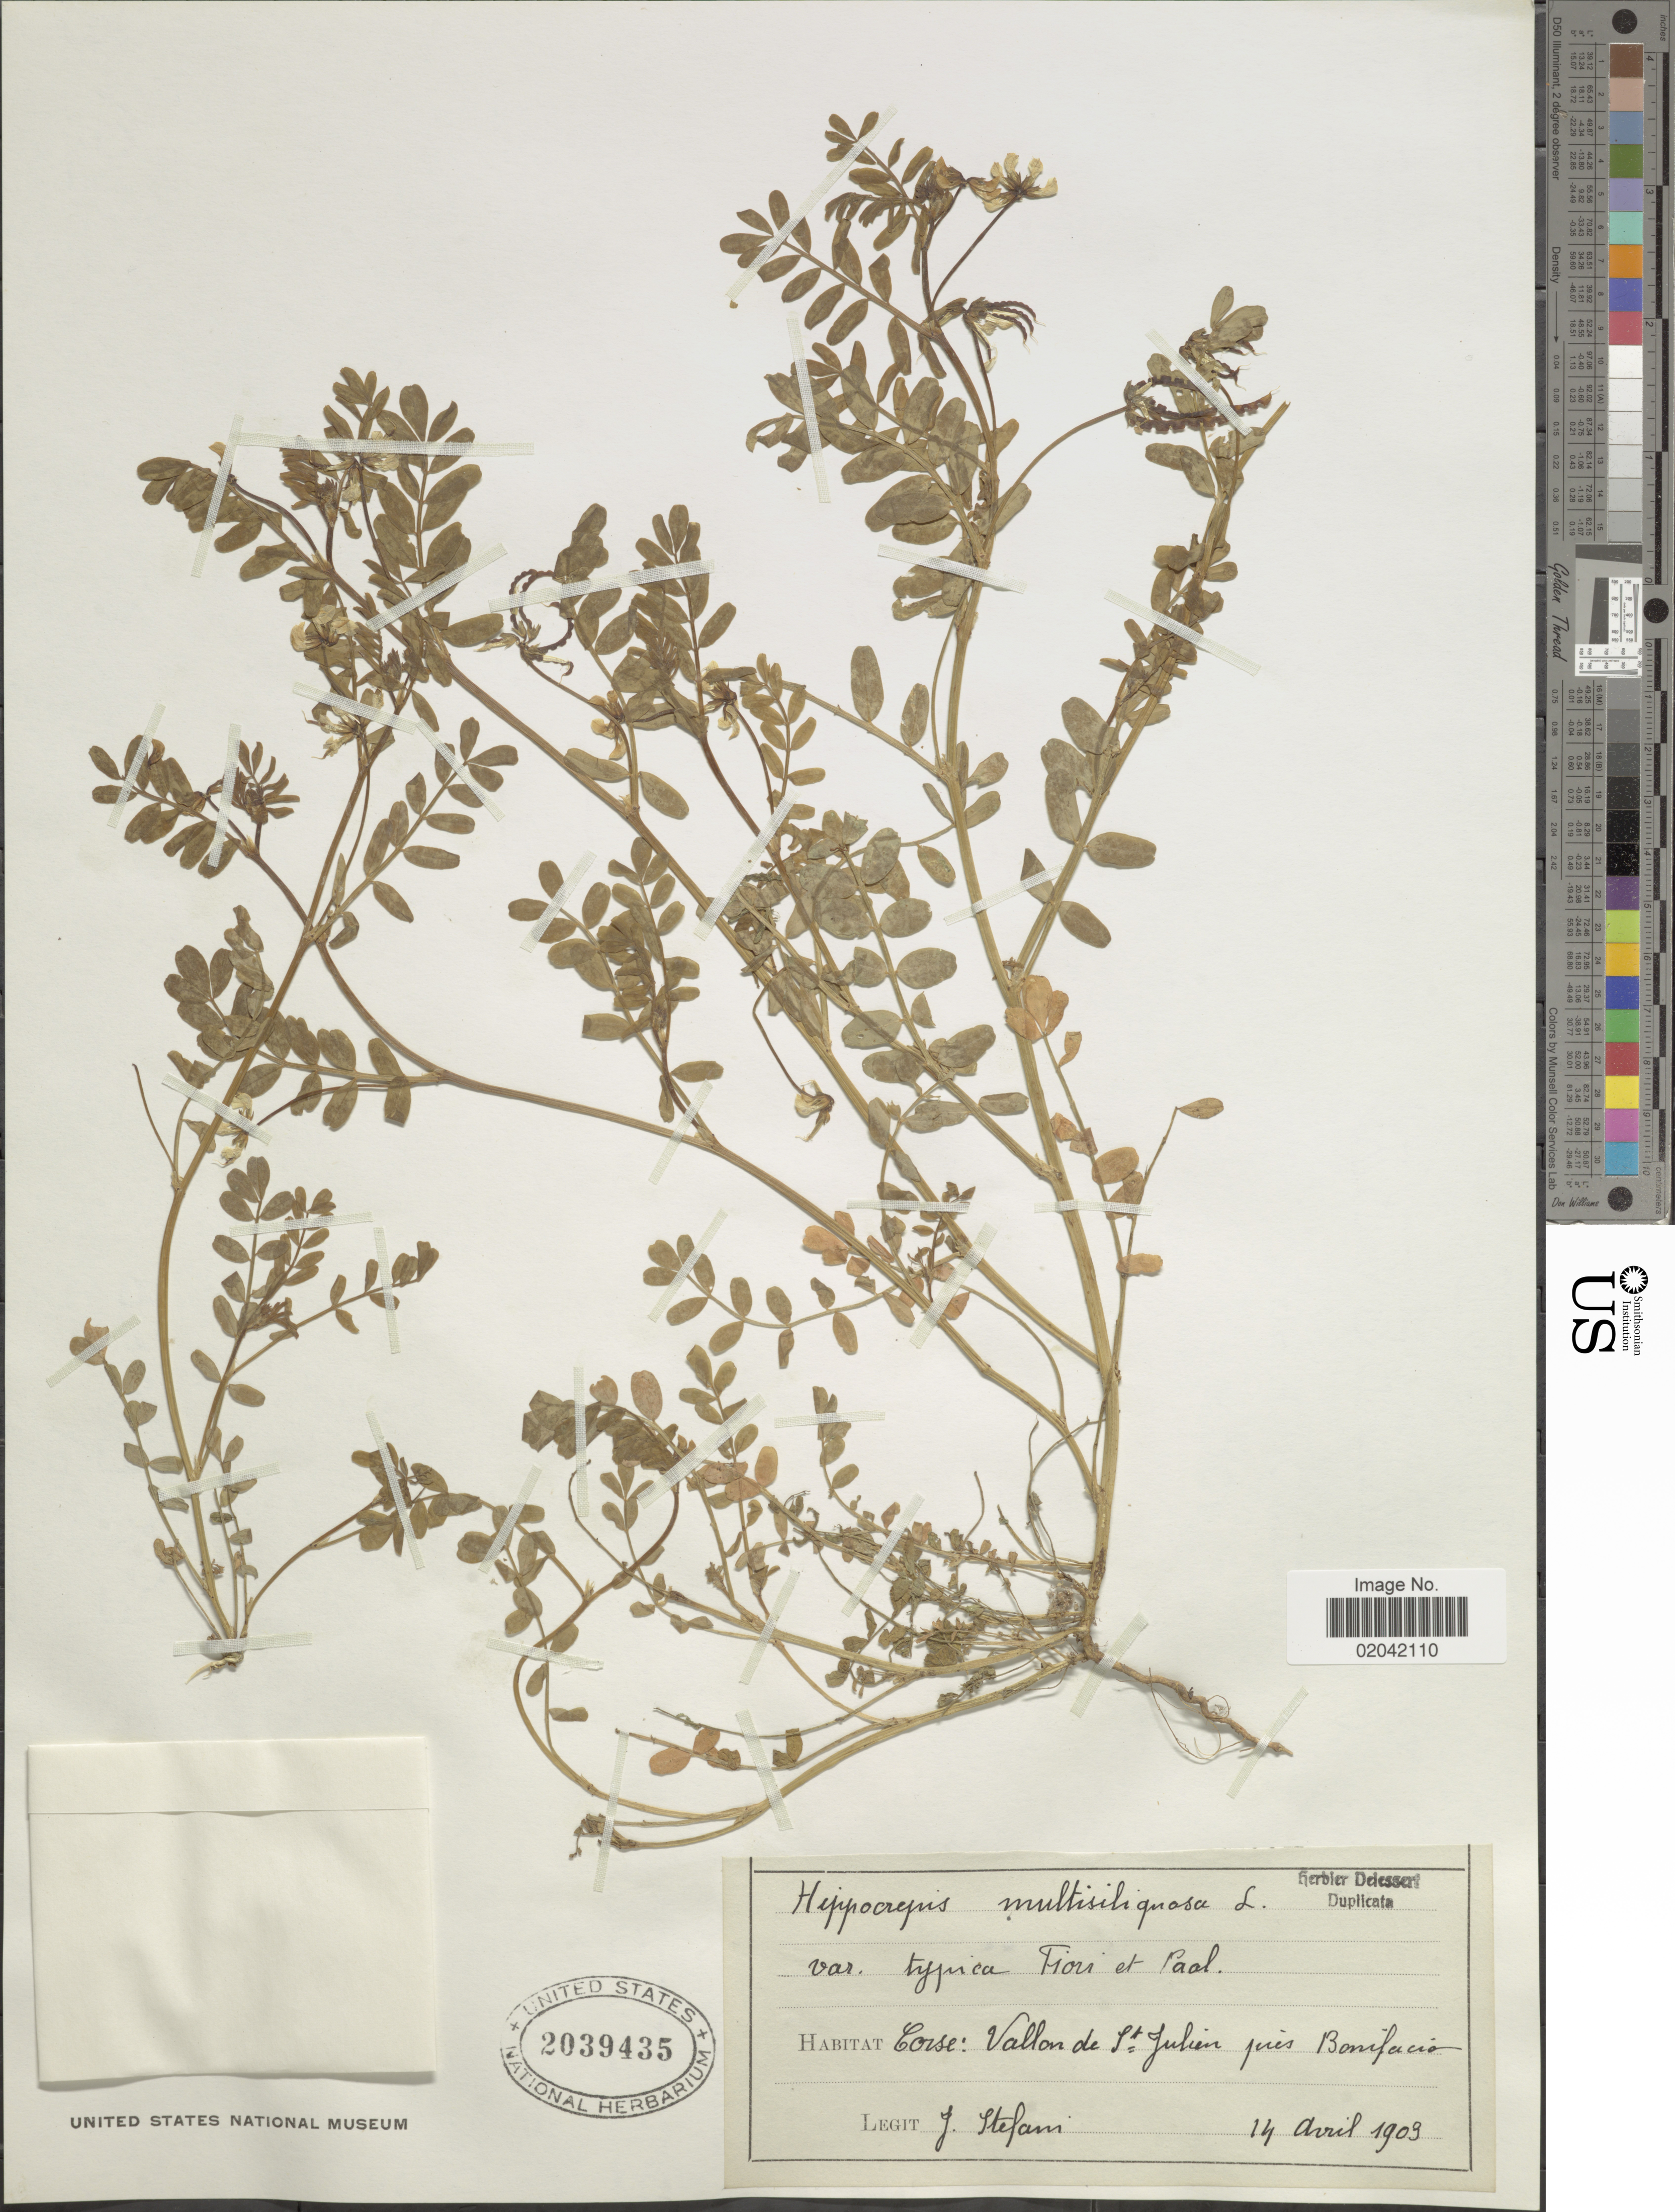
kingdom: Plantae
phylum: Tracheophyta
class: Magnoliopsida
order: Fabales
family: Fabaceae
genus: Hippocrepis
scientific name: Hippocrepis multisiliquosa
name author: L.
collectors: J. Stefani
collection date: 1903-04-14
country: France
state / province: Corsica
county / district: Corse-du-Sud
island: Corse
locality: Corse: Vallon de St Julien pres Bonfacio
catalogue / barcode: US 2039435